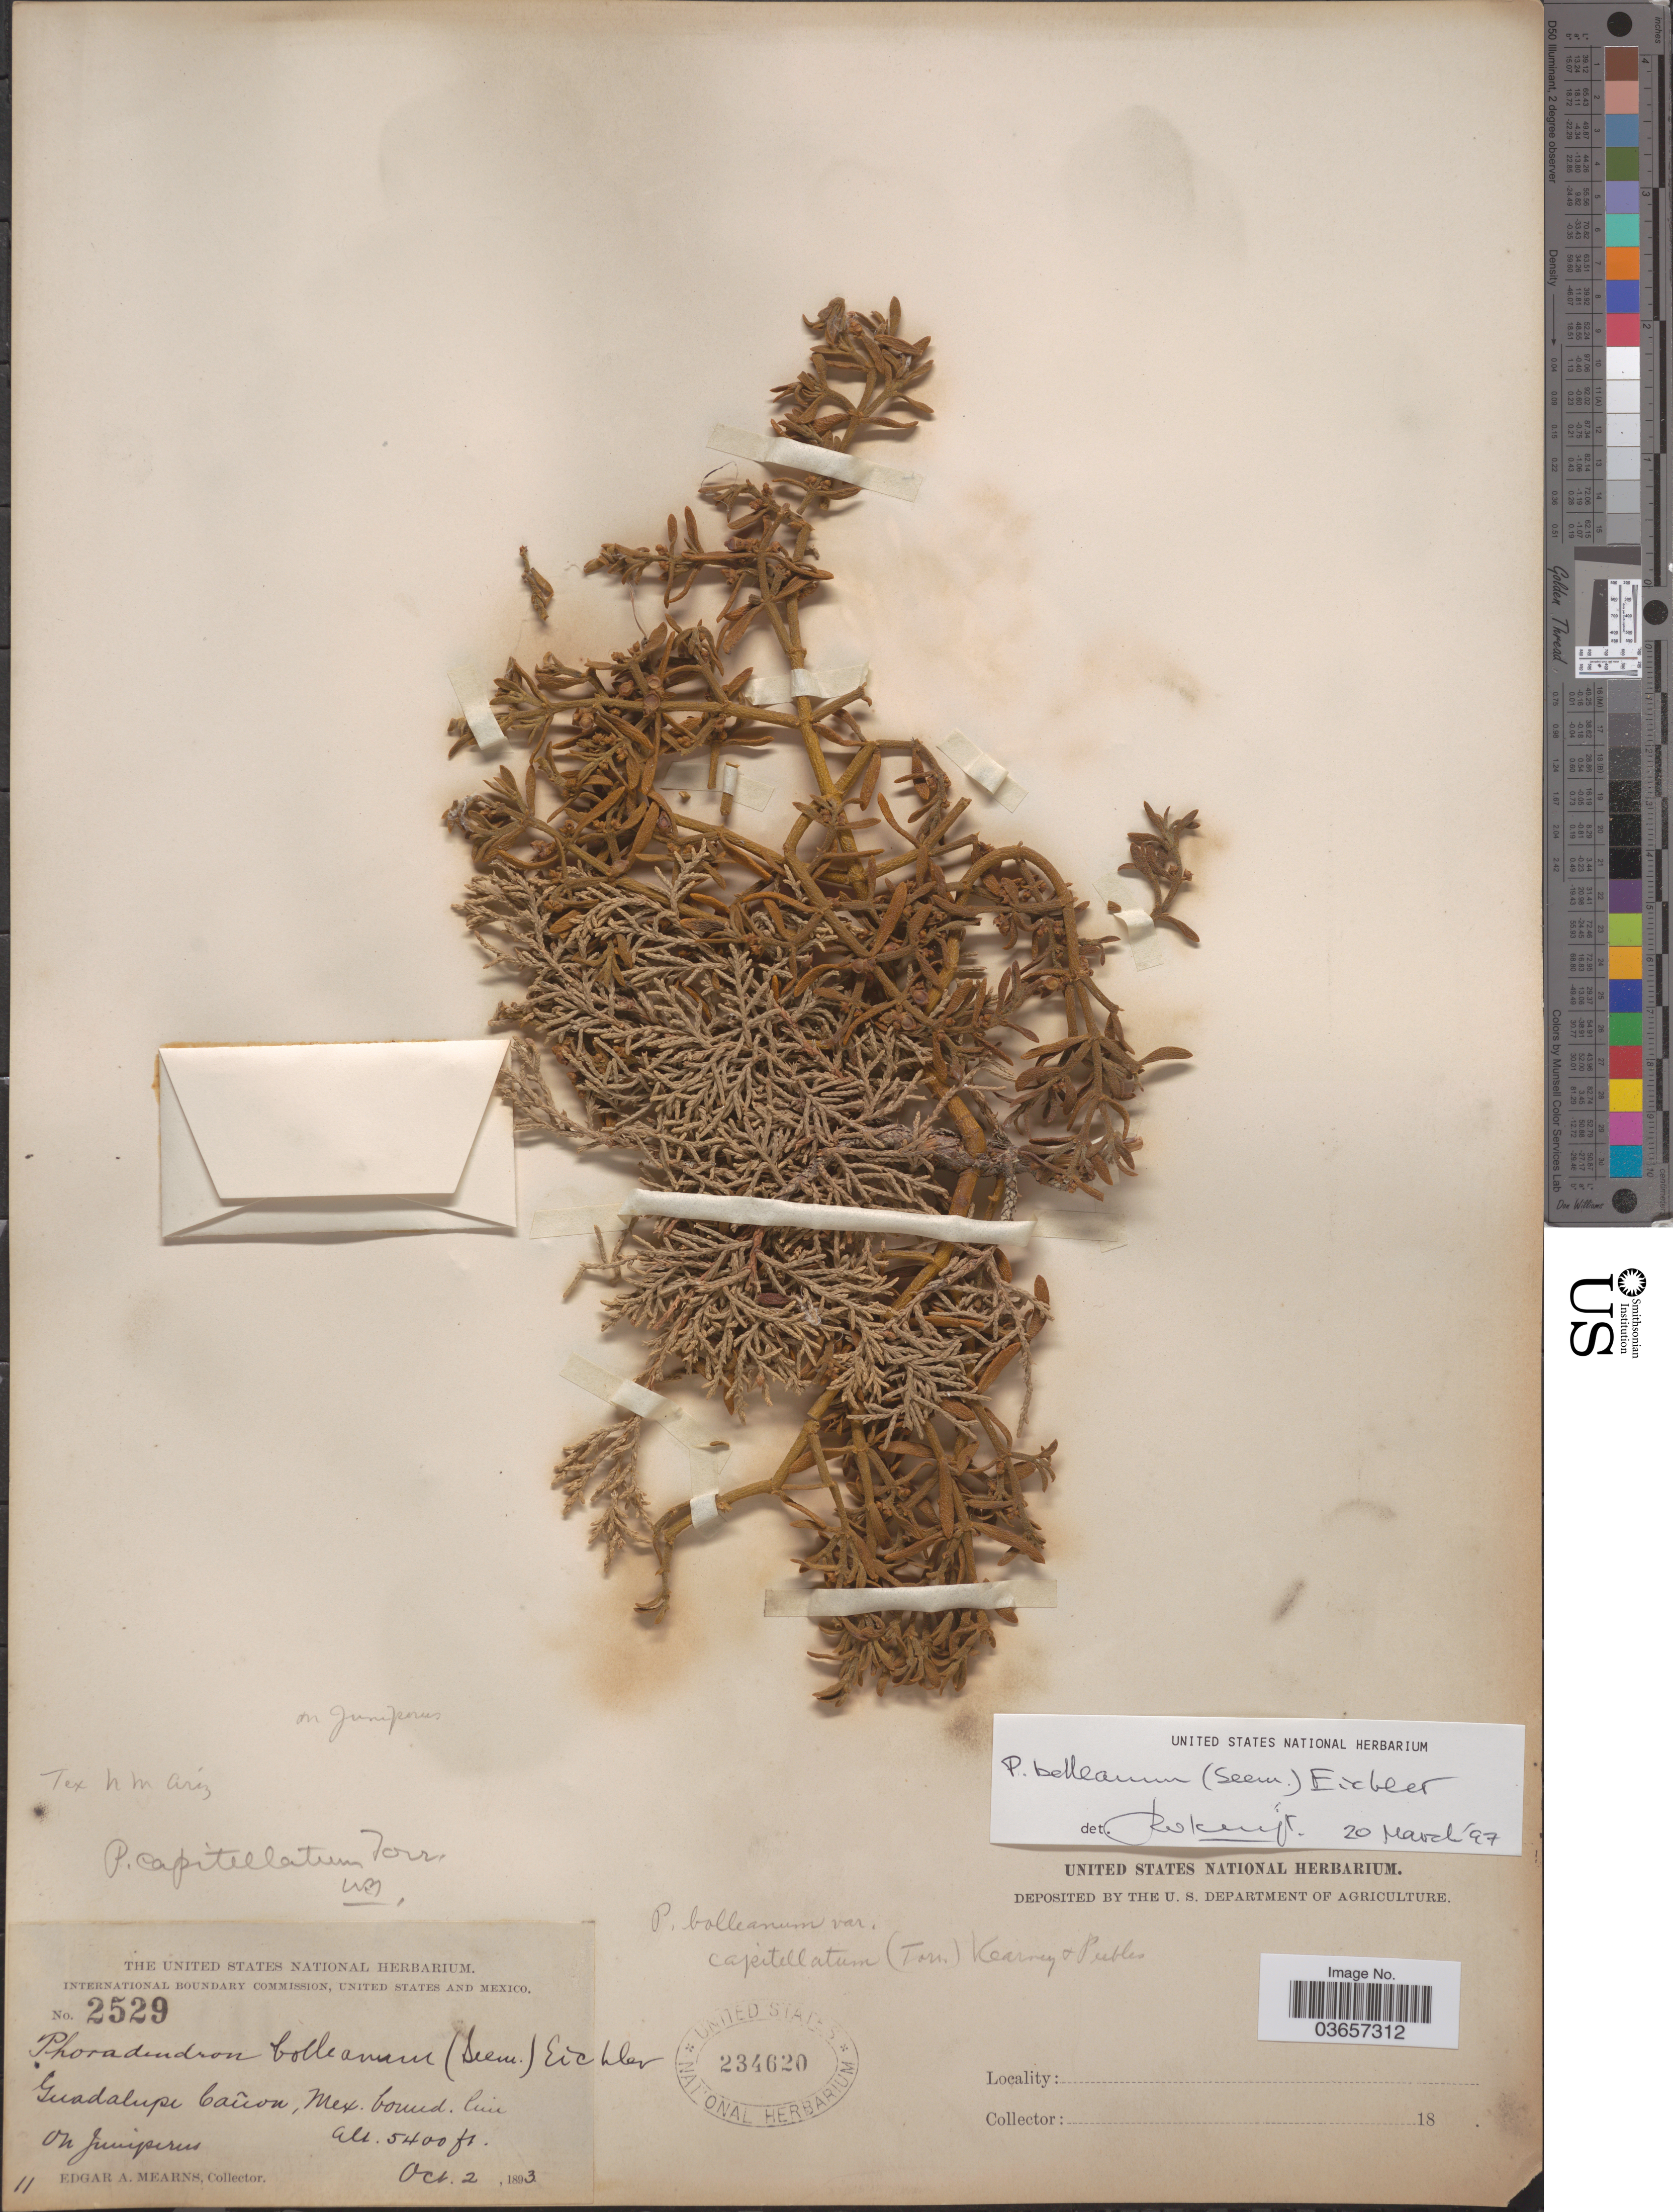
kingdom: Plantae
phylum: Tracheophyta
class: Magnoliopsida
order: Santalales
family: Viscaceae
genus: Phoradendron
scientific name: Phoradendron bolleanum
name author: (Seem.) Eichler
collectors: E. A. Mearns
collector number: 2529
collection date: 1893-10-02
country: Mexico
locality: Guadalupe Cañon, Mex. bound. line.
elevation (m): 1646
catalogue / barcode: US 234620